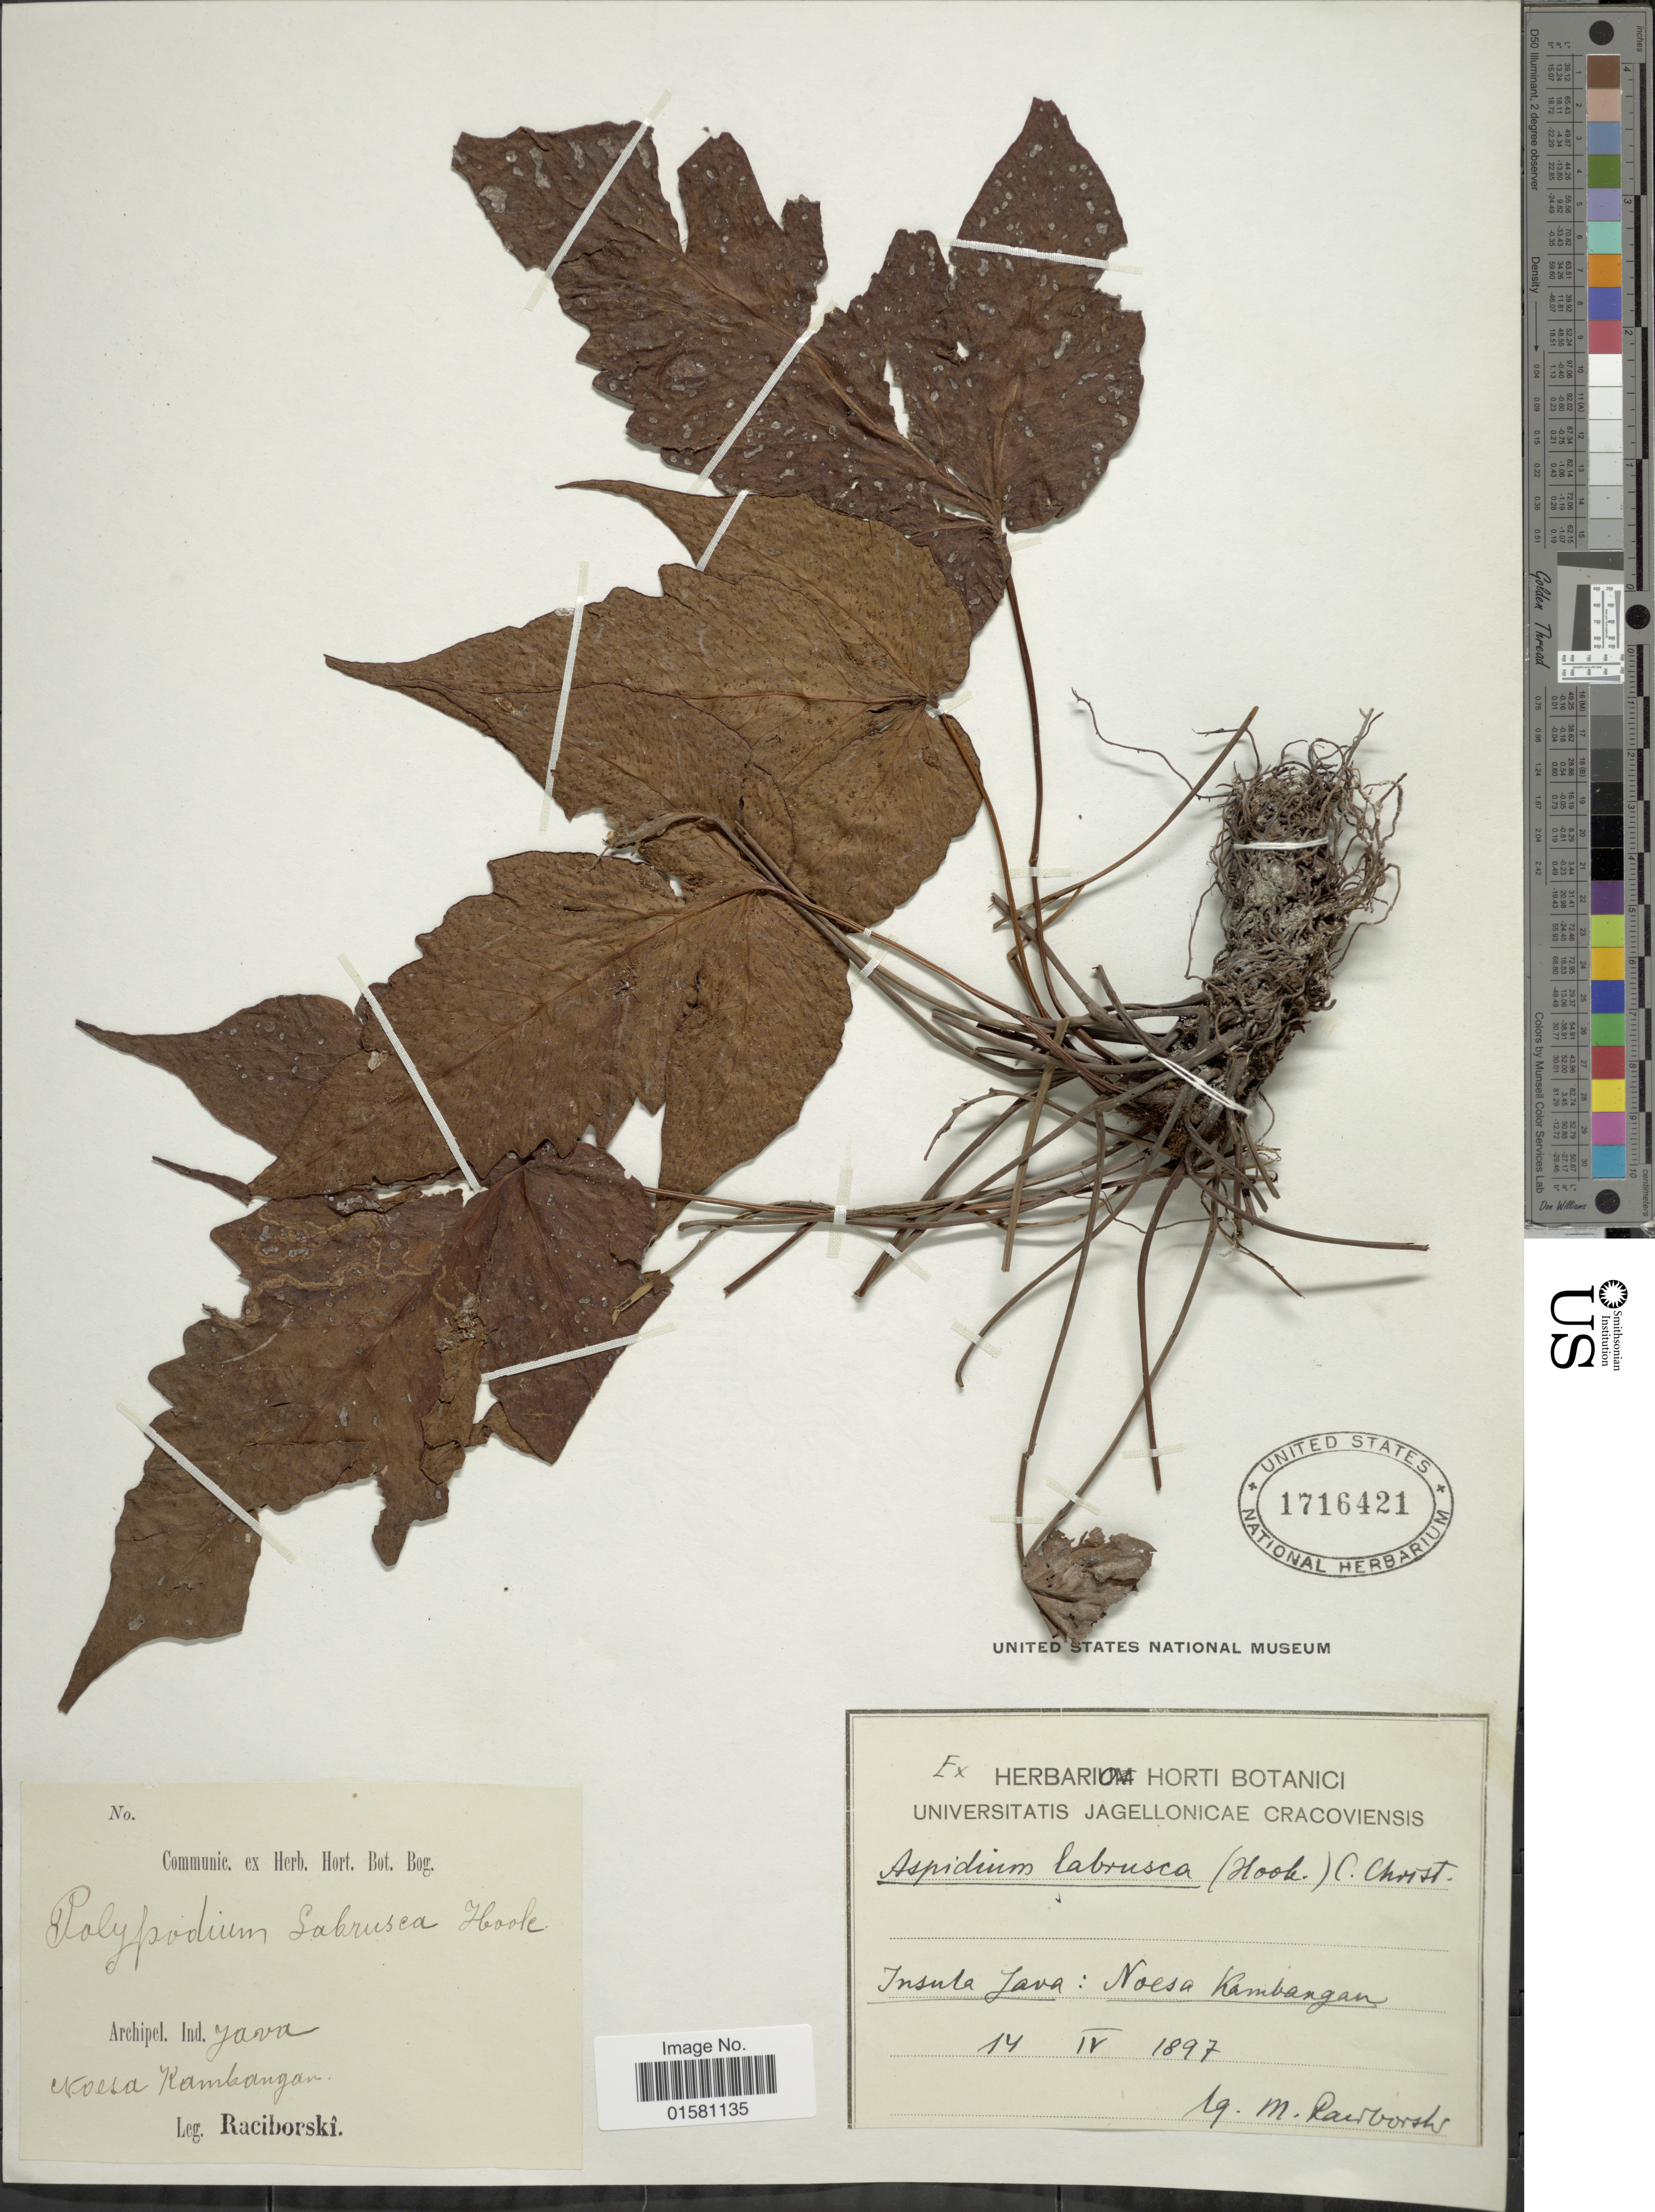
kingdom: Plantae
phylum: Tracheophyta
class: Polypodiopsida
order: Polypodiales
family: Tectariaceae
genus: Tectaria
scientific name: Tectaria labrusca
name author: (Hook.) Copel.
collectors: M. Raciborski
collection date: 1897-04-14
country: Indonesia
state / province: Java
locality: Isula Java: Noesa Kambangan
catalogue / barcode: US 1716421